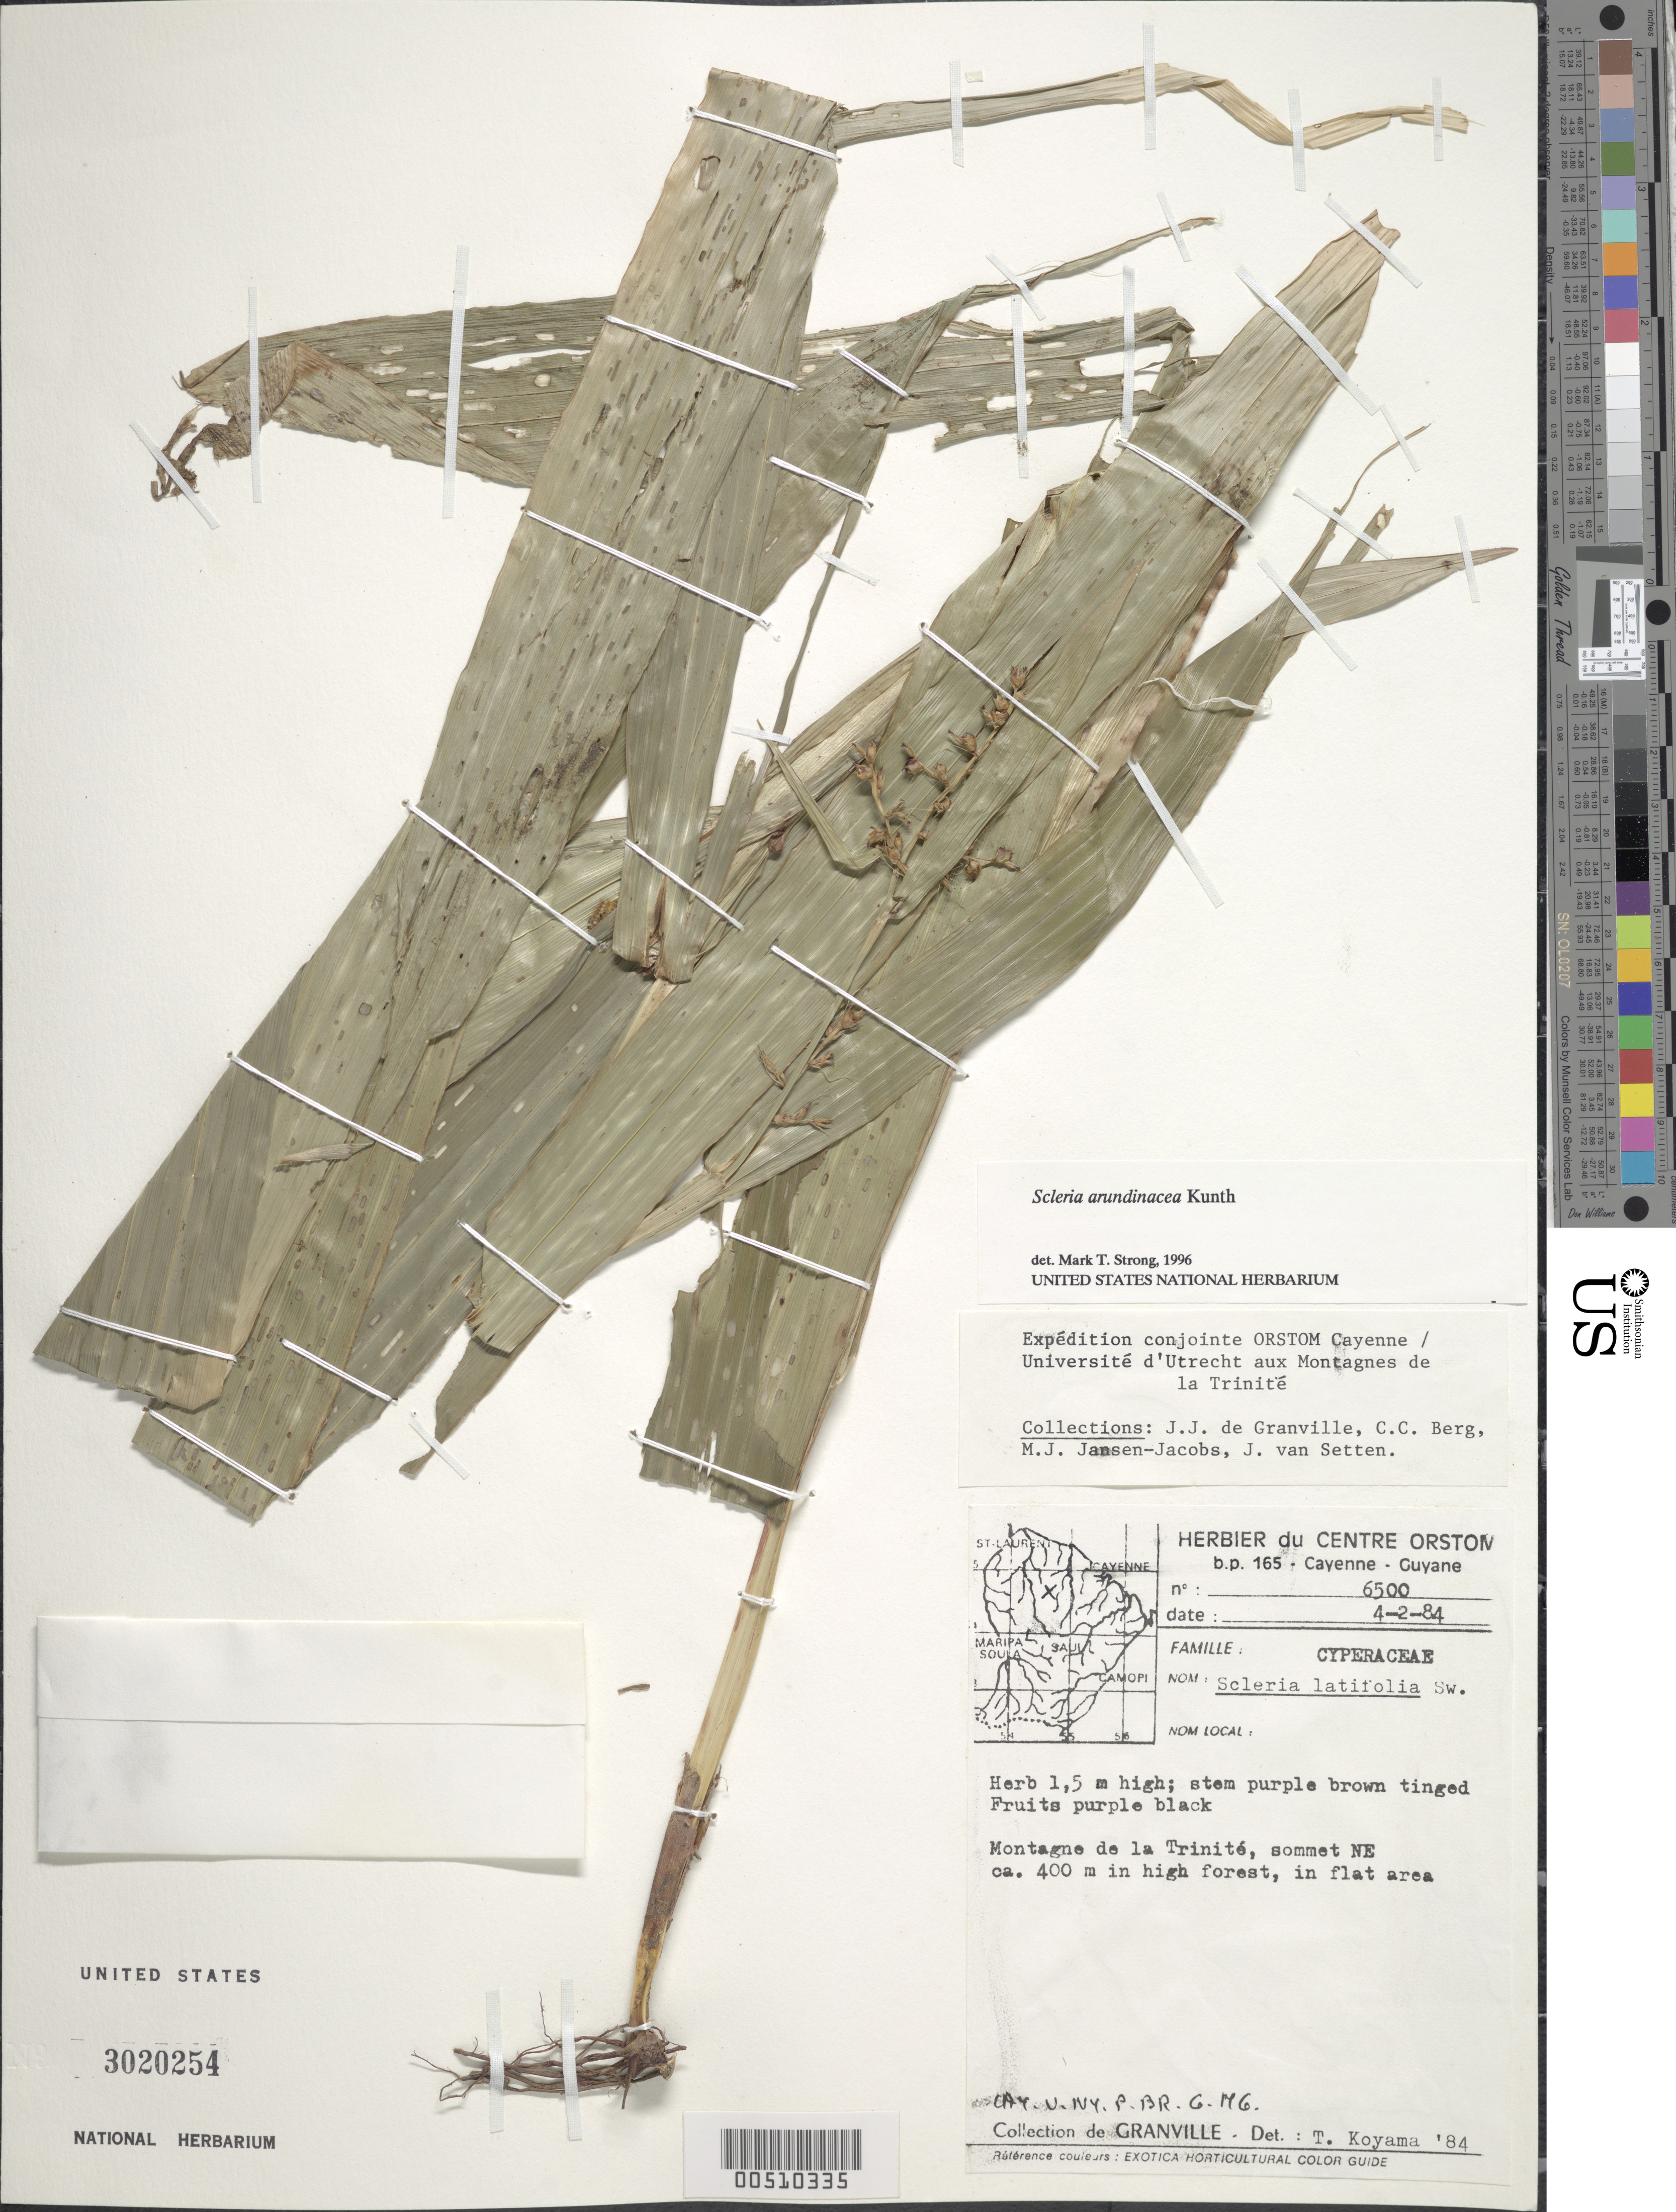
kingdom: Plantae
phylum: Tracheophyta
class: Liliopsida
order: Poales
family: Cyperaceae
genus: Scleria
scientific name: Scleria latifolia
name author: Sw.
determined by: Strong, Mark T., (BOT), Smithsonian Institution - National Museum of Natural History (UNITED STATES)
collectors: J.-J. de Granville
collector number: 6500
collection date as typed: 04 Feb 1984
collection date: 1984-02-04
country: French Guiana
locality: Montagne de la Trinité, sommet NE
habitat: In high forest, in flat area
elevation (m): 400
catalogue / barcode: US 3020254